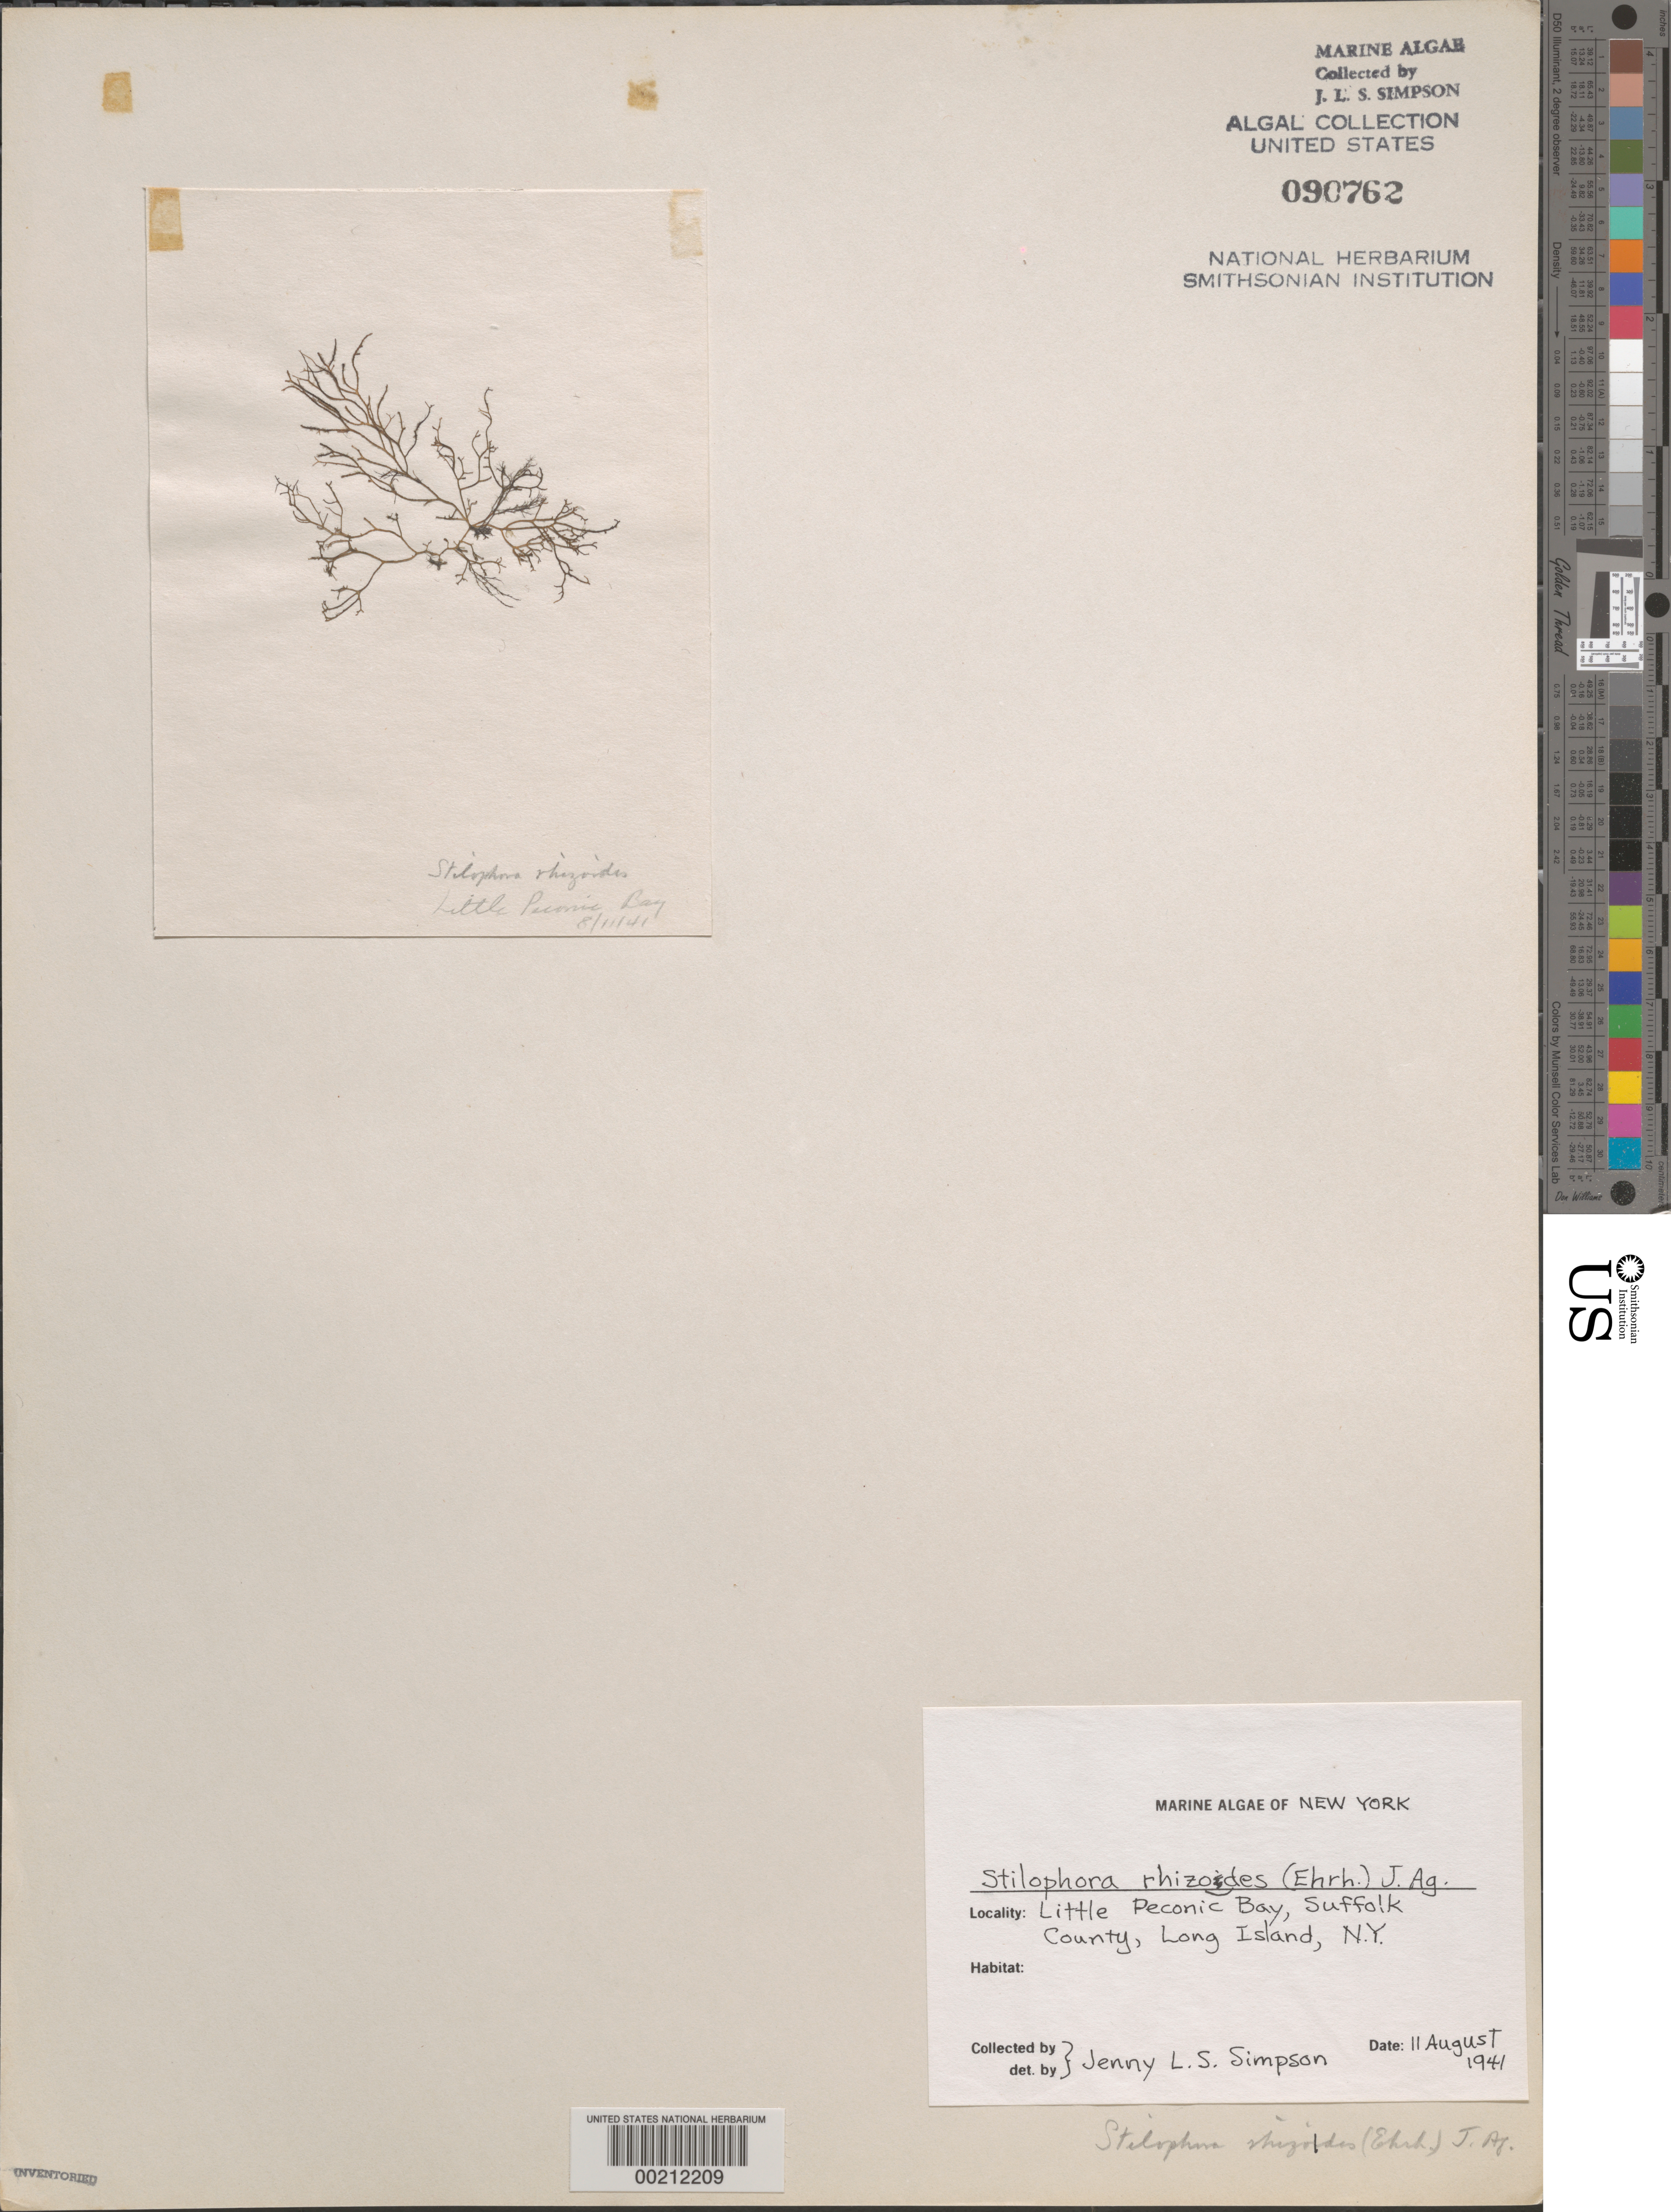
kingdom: Chromista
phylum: Ochrophyta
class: Phaeophyceae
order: Ectocarpales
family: Chordariaceae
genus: Stilophora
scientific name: Stilophora tenella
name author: (Esper) P.C. Silva in P.C. Silva et al.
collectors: J. Simpson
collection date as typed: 11 Aug 1941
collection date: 1941-08-11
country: United States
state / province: New York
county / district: Suffolk County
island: Long Island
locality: Little Peconic Bay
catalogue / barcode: US 90762